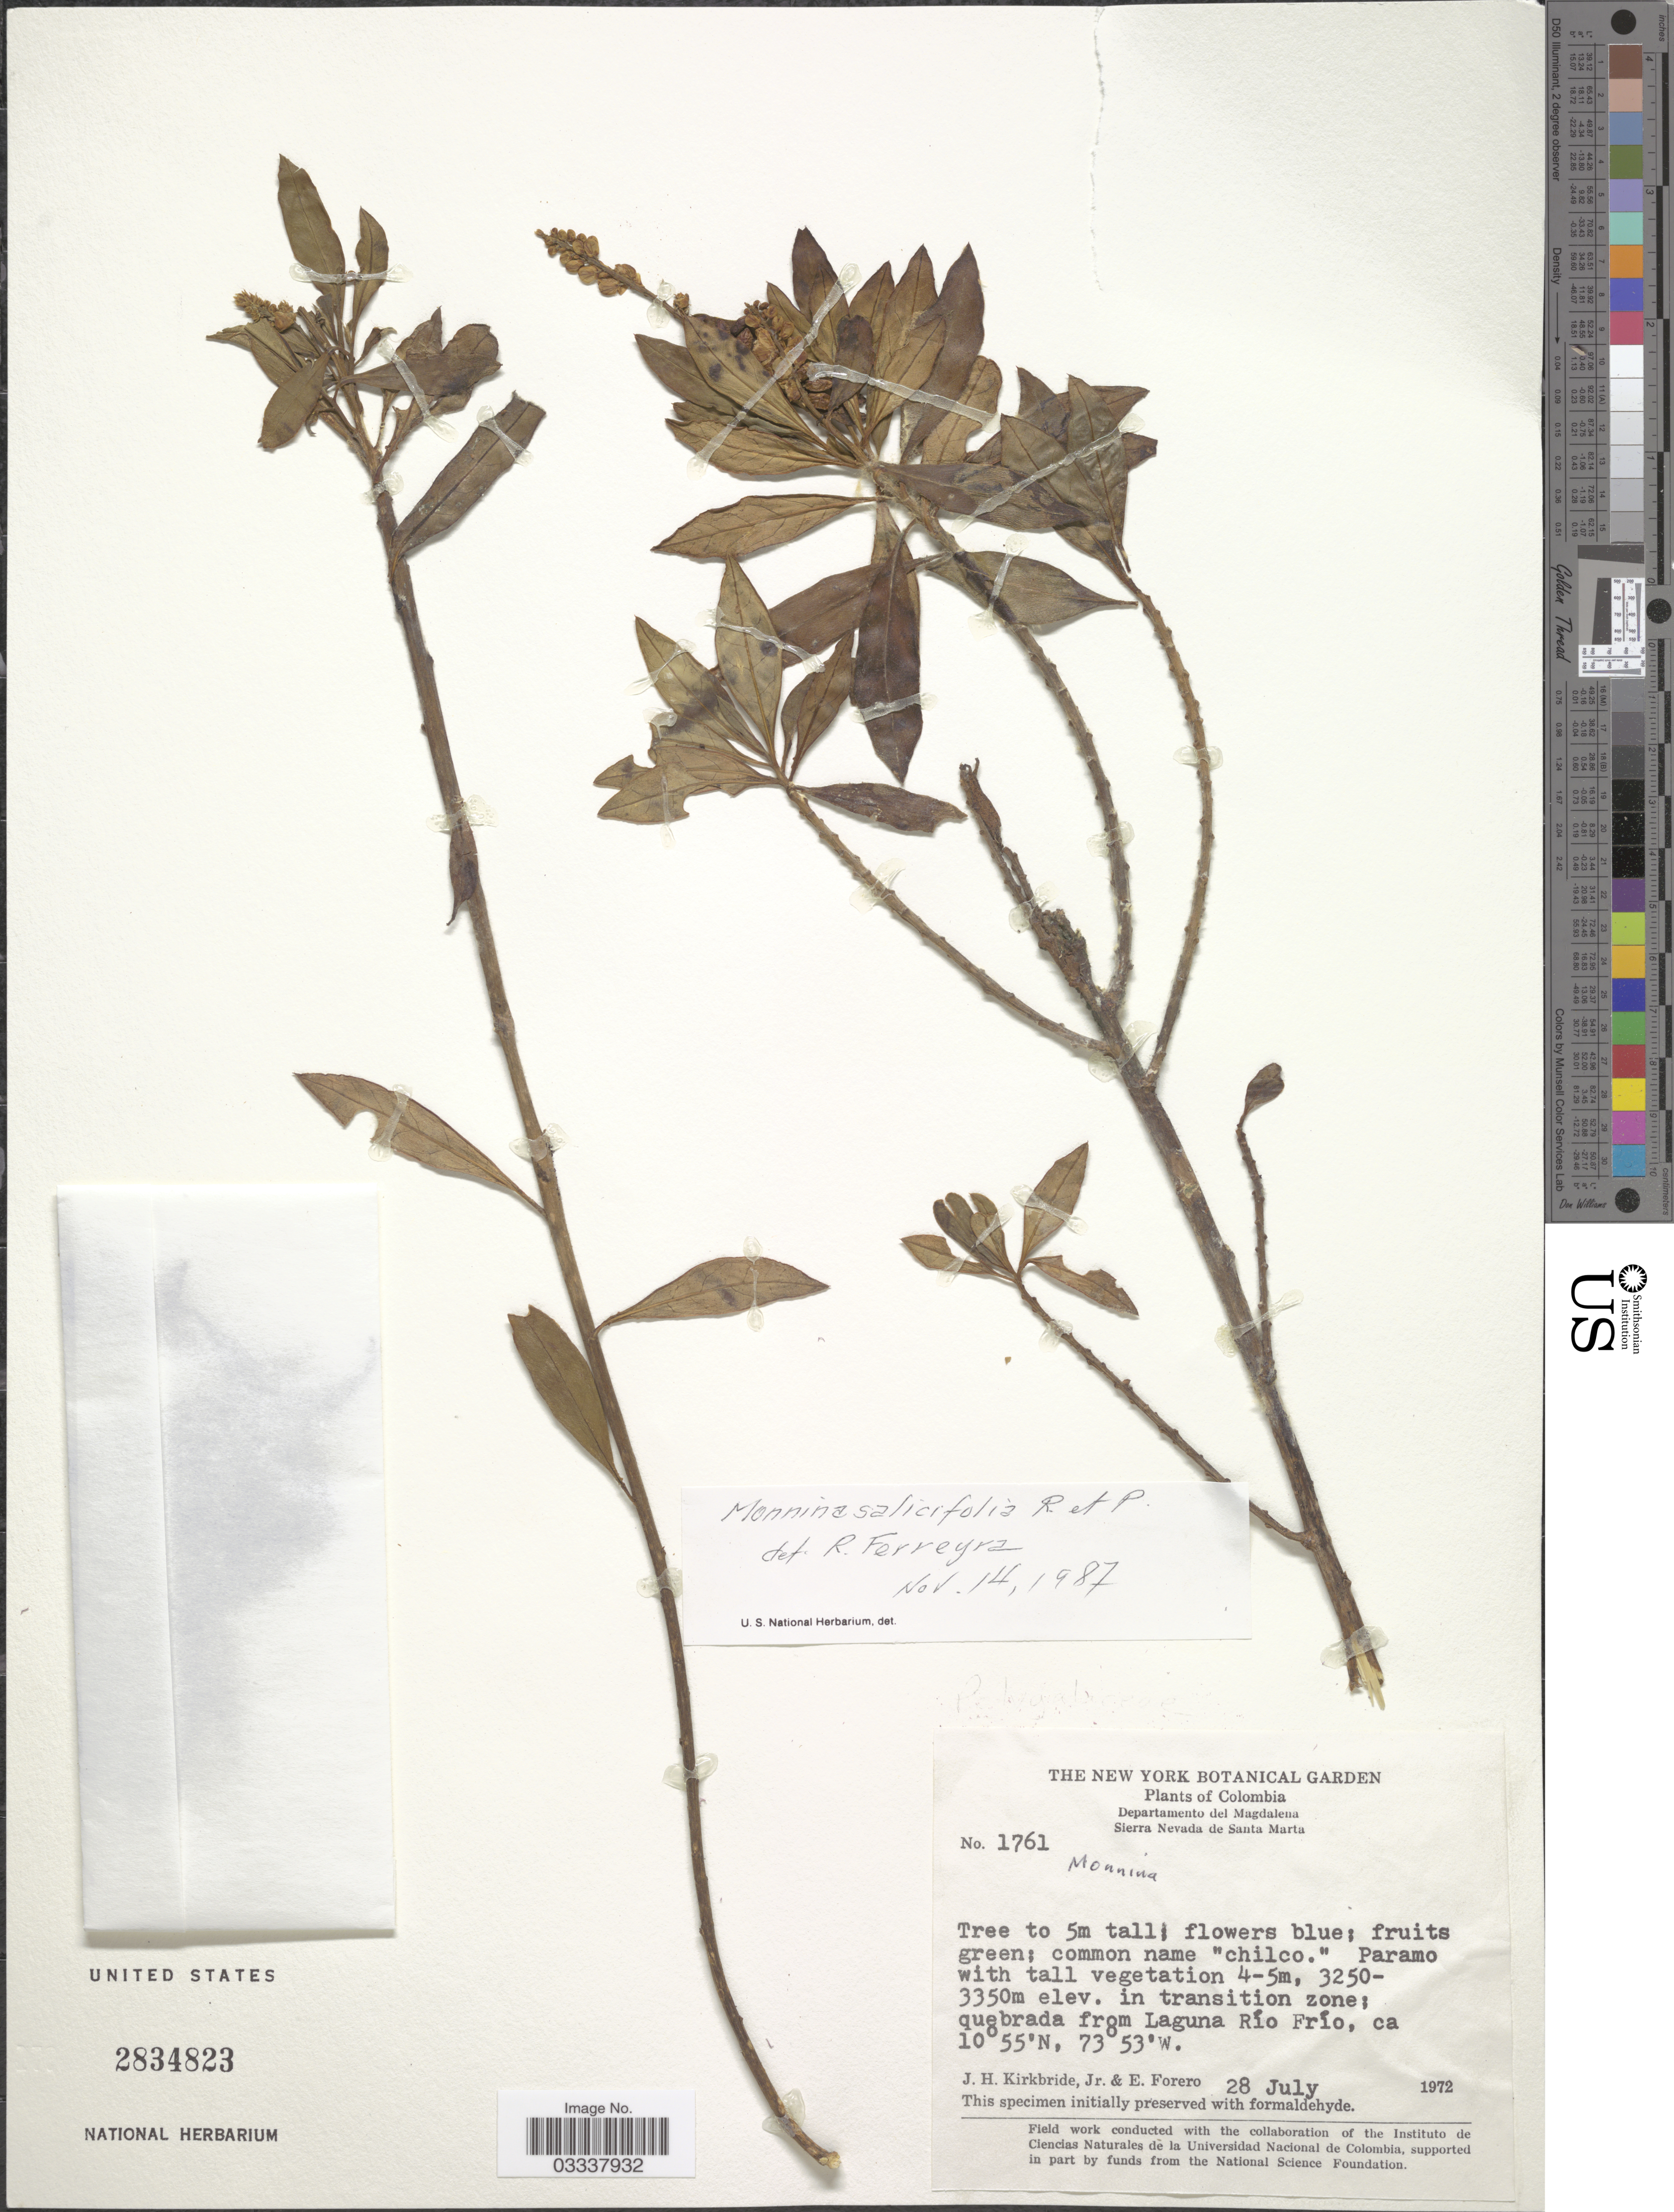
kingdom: Plantae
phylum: Tracheophyta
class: Magnoliopsida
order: Fabales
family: Polygalaceae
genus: Monnina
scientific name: Monnina salicifolia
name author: Ruiz & Pav.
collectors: J. H. Kirkbride & E. Forero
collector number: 1761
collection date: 1972-07-28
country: Colombia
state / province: Magdalena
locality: Departamento del Magdalena, Sierra Nevada de Santa Marta, in transition zone; quebrada from Laguna Río Frío.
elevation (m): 3250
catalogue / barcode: US 2834823